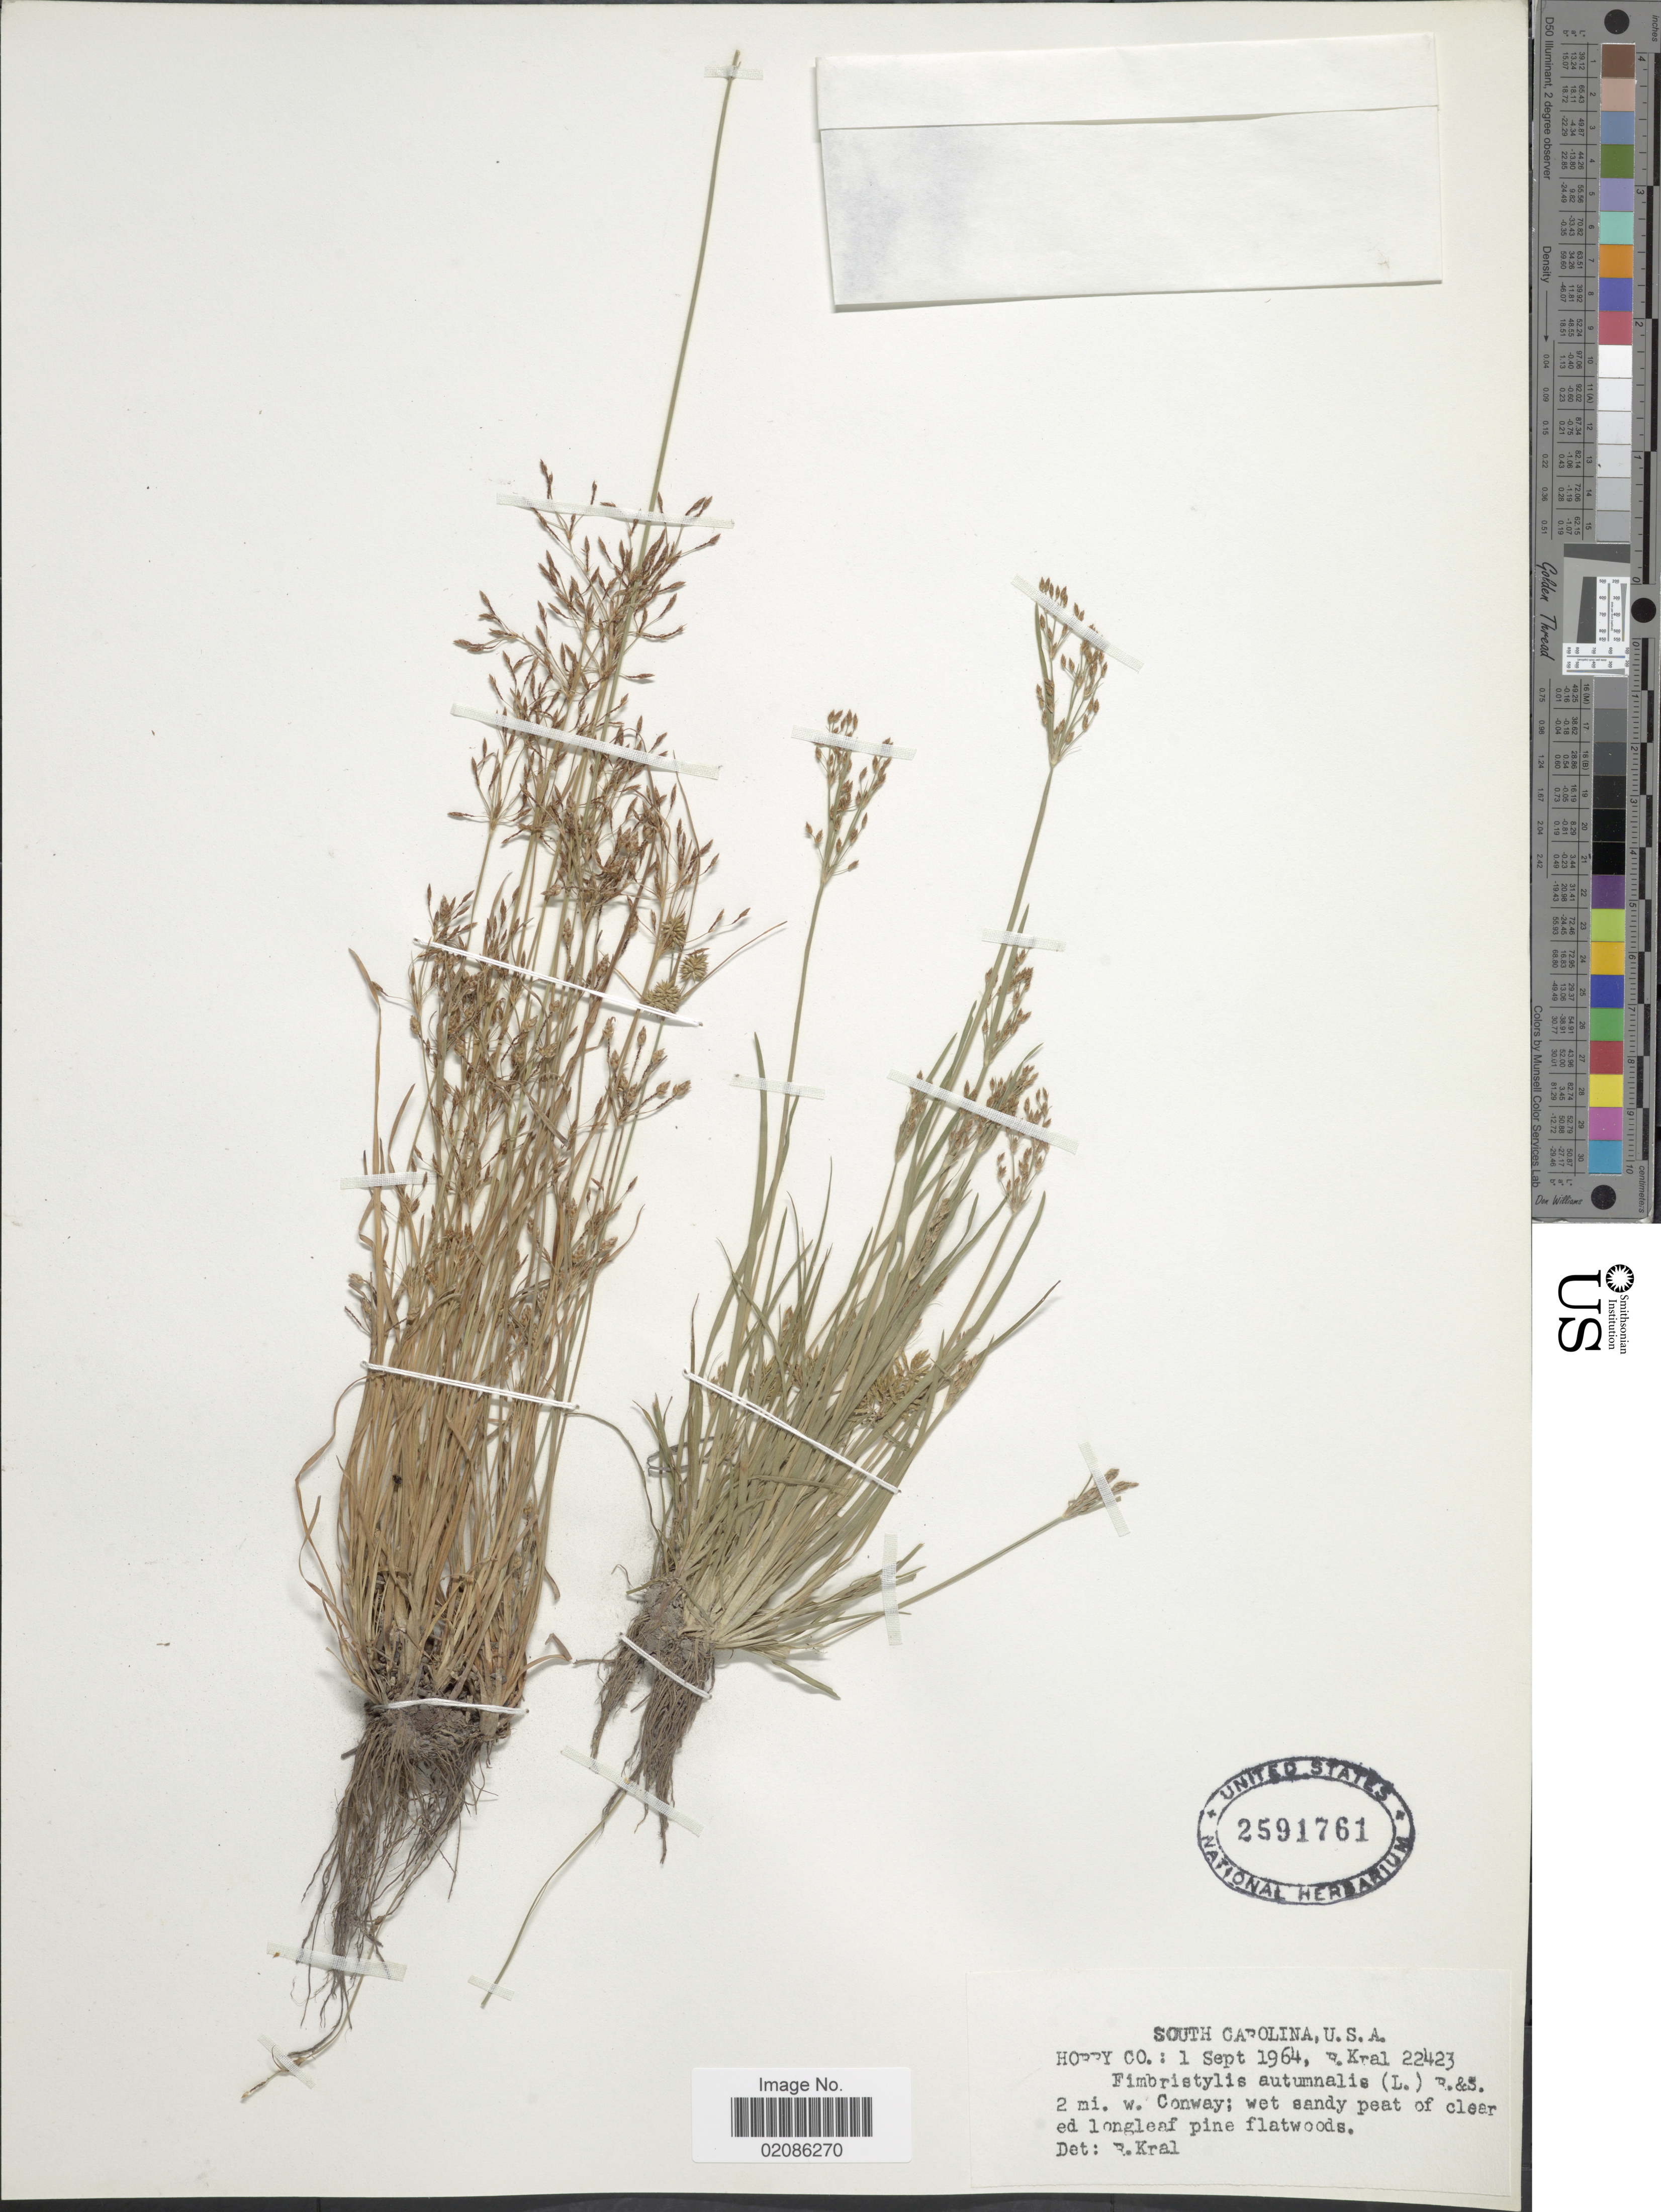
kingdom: Plantae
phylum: Tracheophyta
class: Liliopsida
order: Poales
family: Cyperaceae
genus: Fimbristylis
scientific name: Fimbristylis autumnalis (L.) Roem. & Schult.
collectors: R. Kral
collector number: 22423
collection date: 1964-09-01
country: United States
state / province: South Carolina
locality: Horry Co; 2 mi w Conway; wet sandy peat of cleared longleaf pine flatwoods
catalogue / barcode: US 2591761